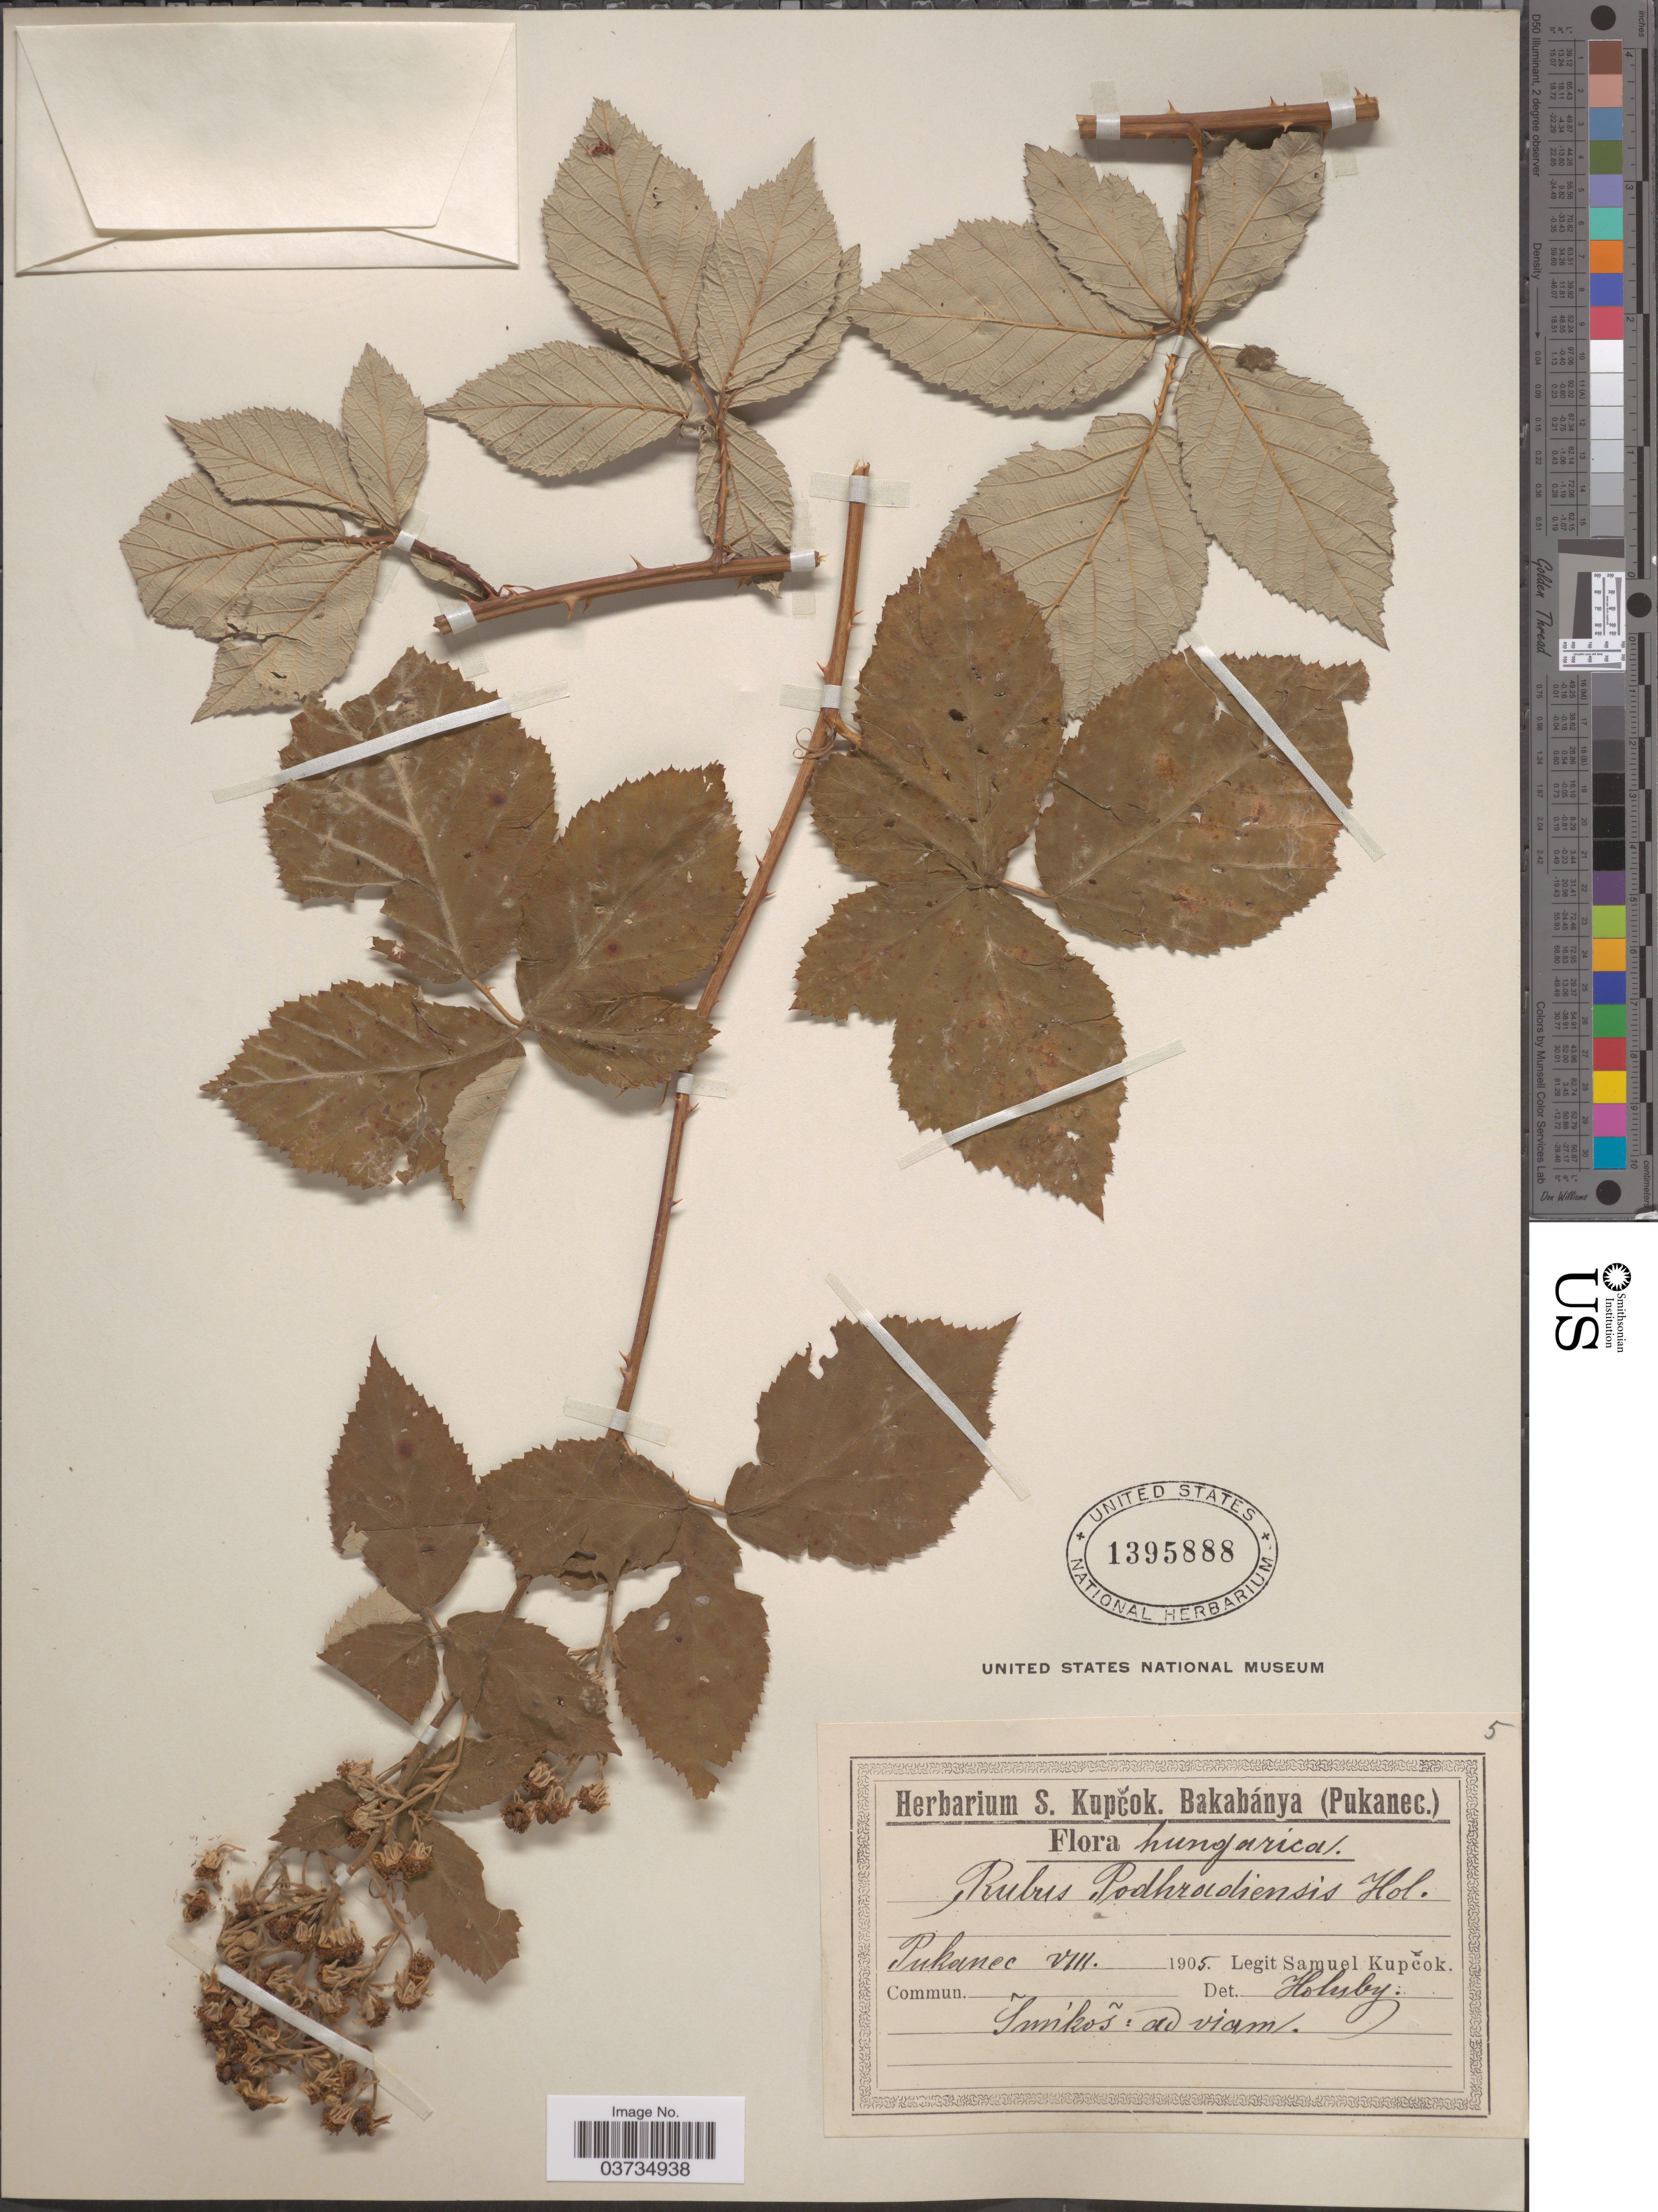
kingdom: Plantae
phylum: Tracheophyta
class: Magnoliopsida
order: Rosales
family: Rosaceae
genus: Rubus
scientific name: Rubus x podhradiensis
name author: Holuby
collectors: S. Kupcok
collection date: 1905-08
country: Hungary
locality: Pukanec. Surikõs: ad viam.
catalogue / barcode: US 1395888